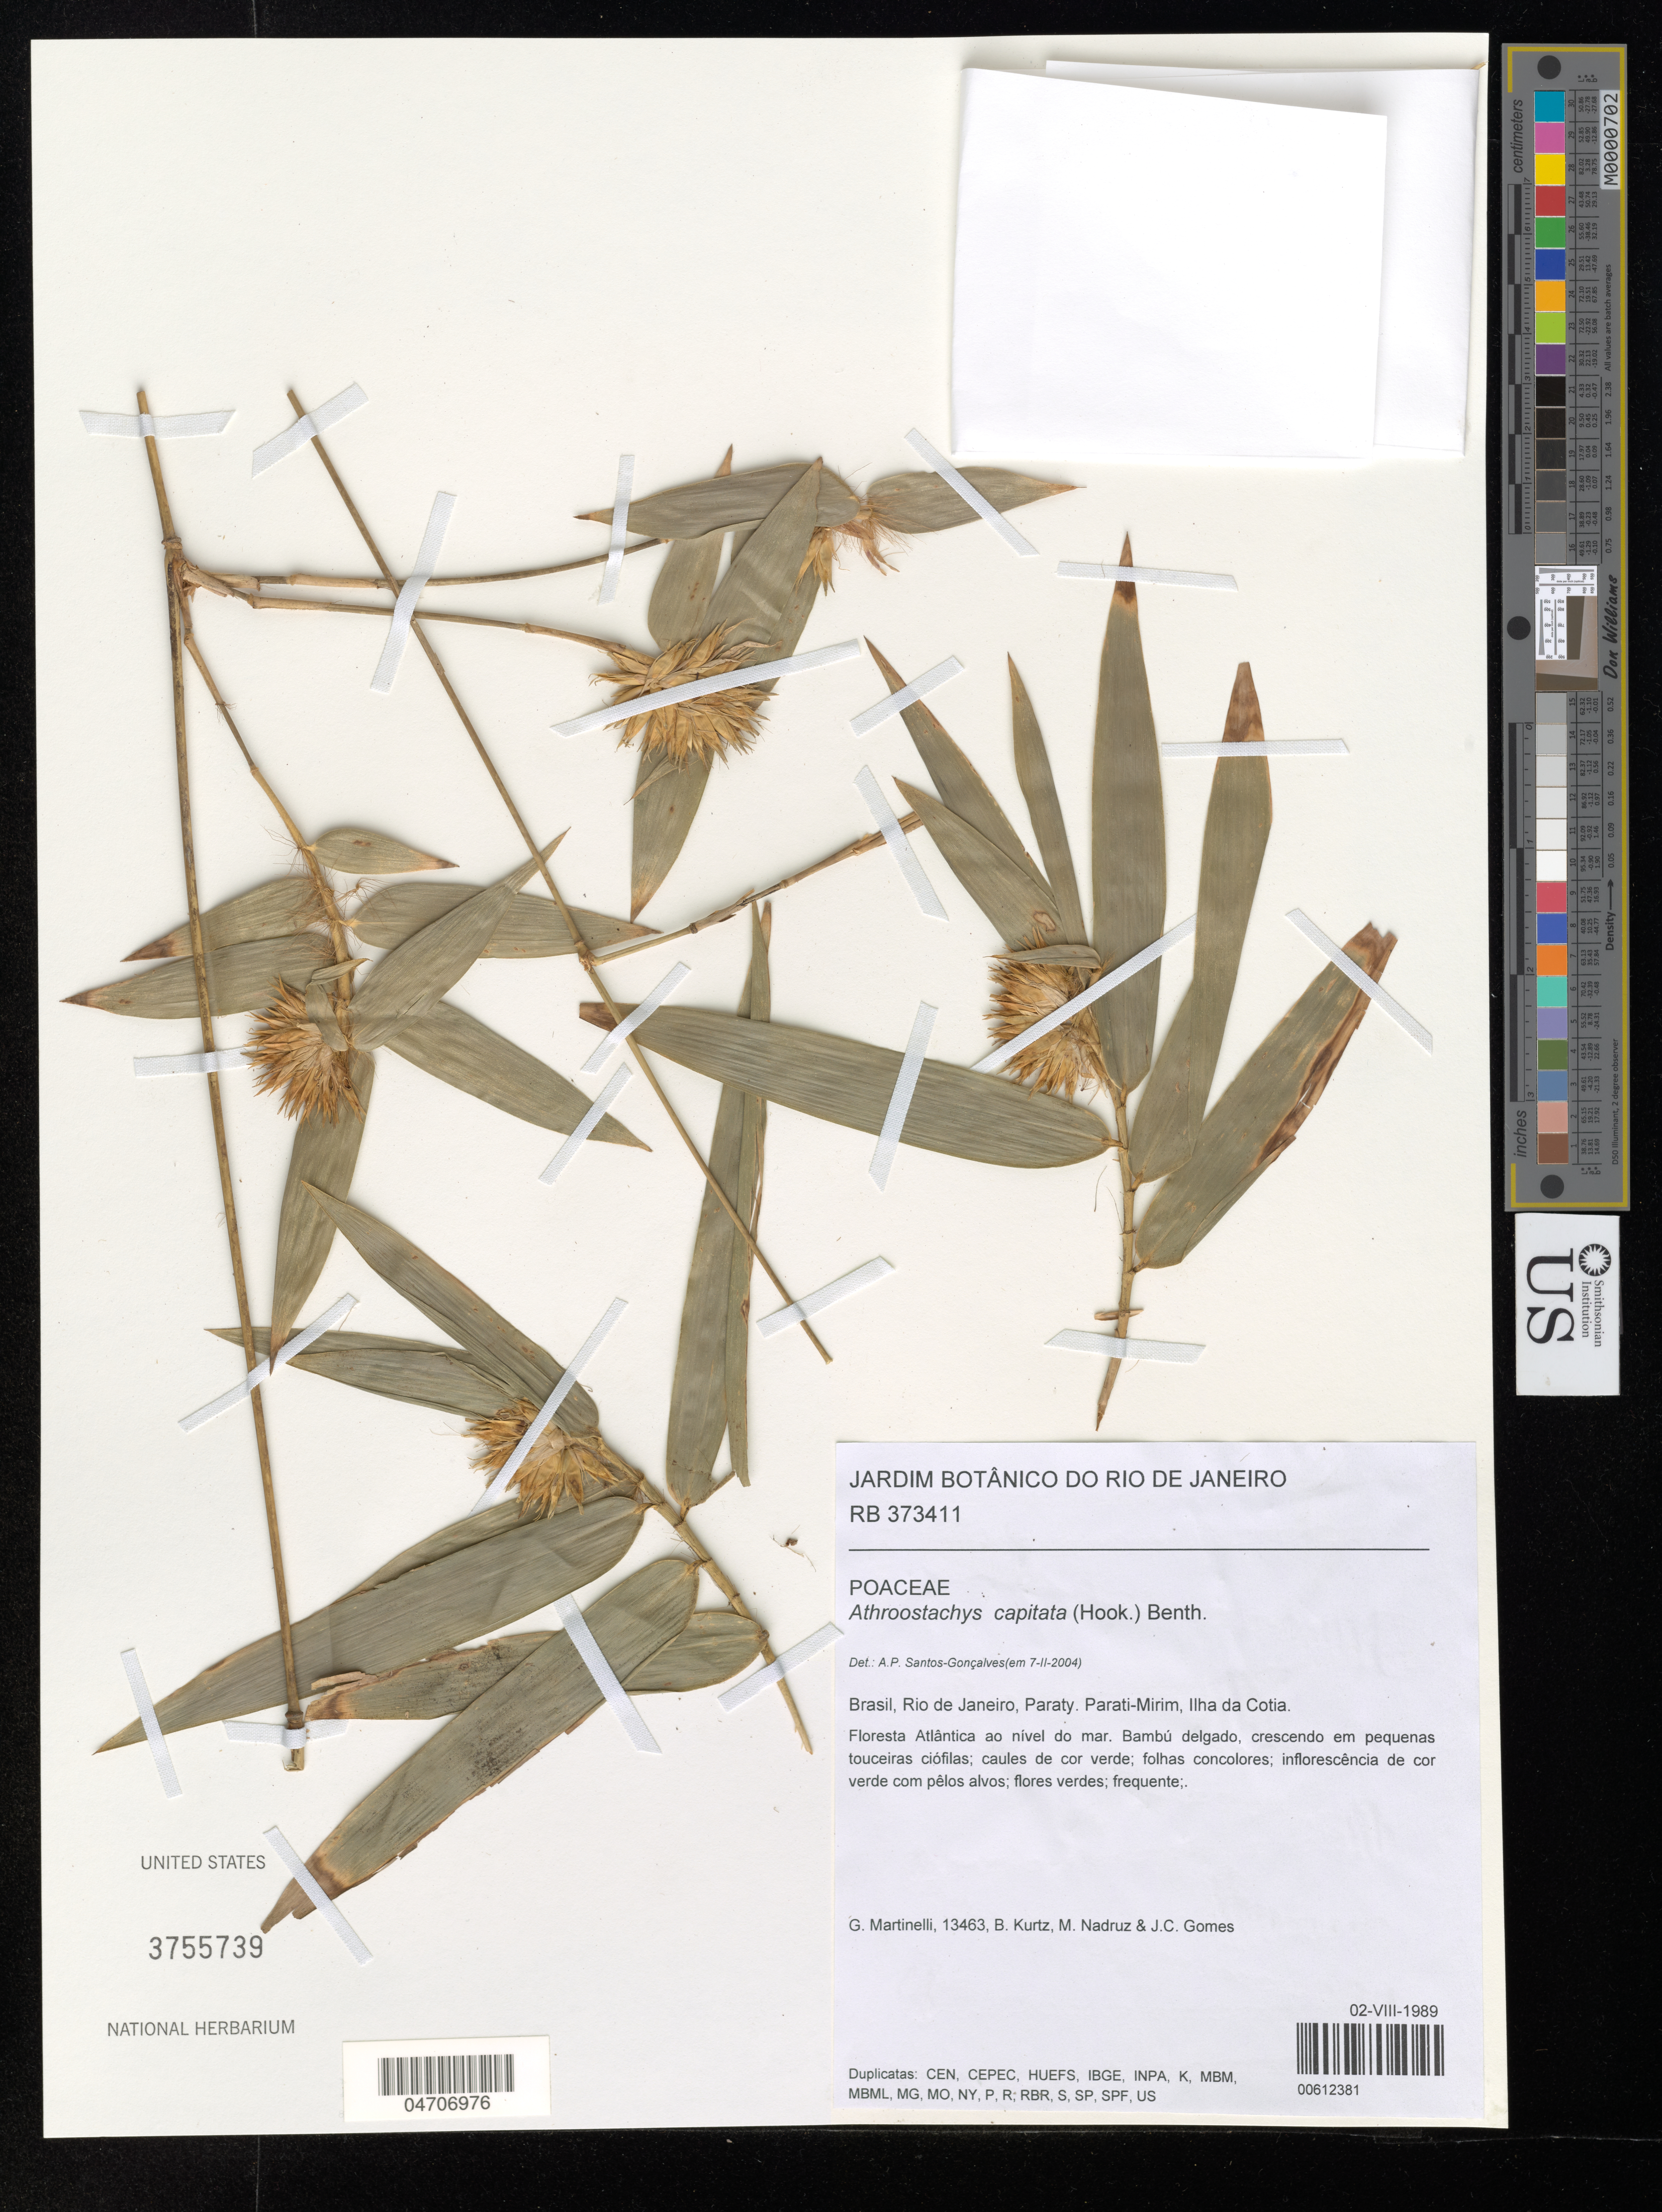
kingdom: Plantae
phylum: Tracheophyta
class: Liliopsida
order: Poales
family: Poaceae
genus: Athroostachys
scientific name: Athroostachys capitata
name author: (Hook.) Benth.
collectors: G. Martinelli, B. Kurtz, M. Nadruz & J. Gomes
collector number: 13463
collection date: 1989-08-02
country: Brazil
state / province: Rio de Janeiro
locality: Paraty. Parati-Mirim, Ilha da Cotia.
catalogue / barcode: US 3755739